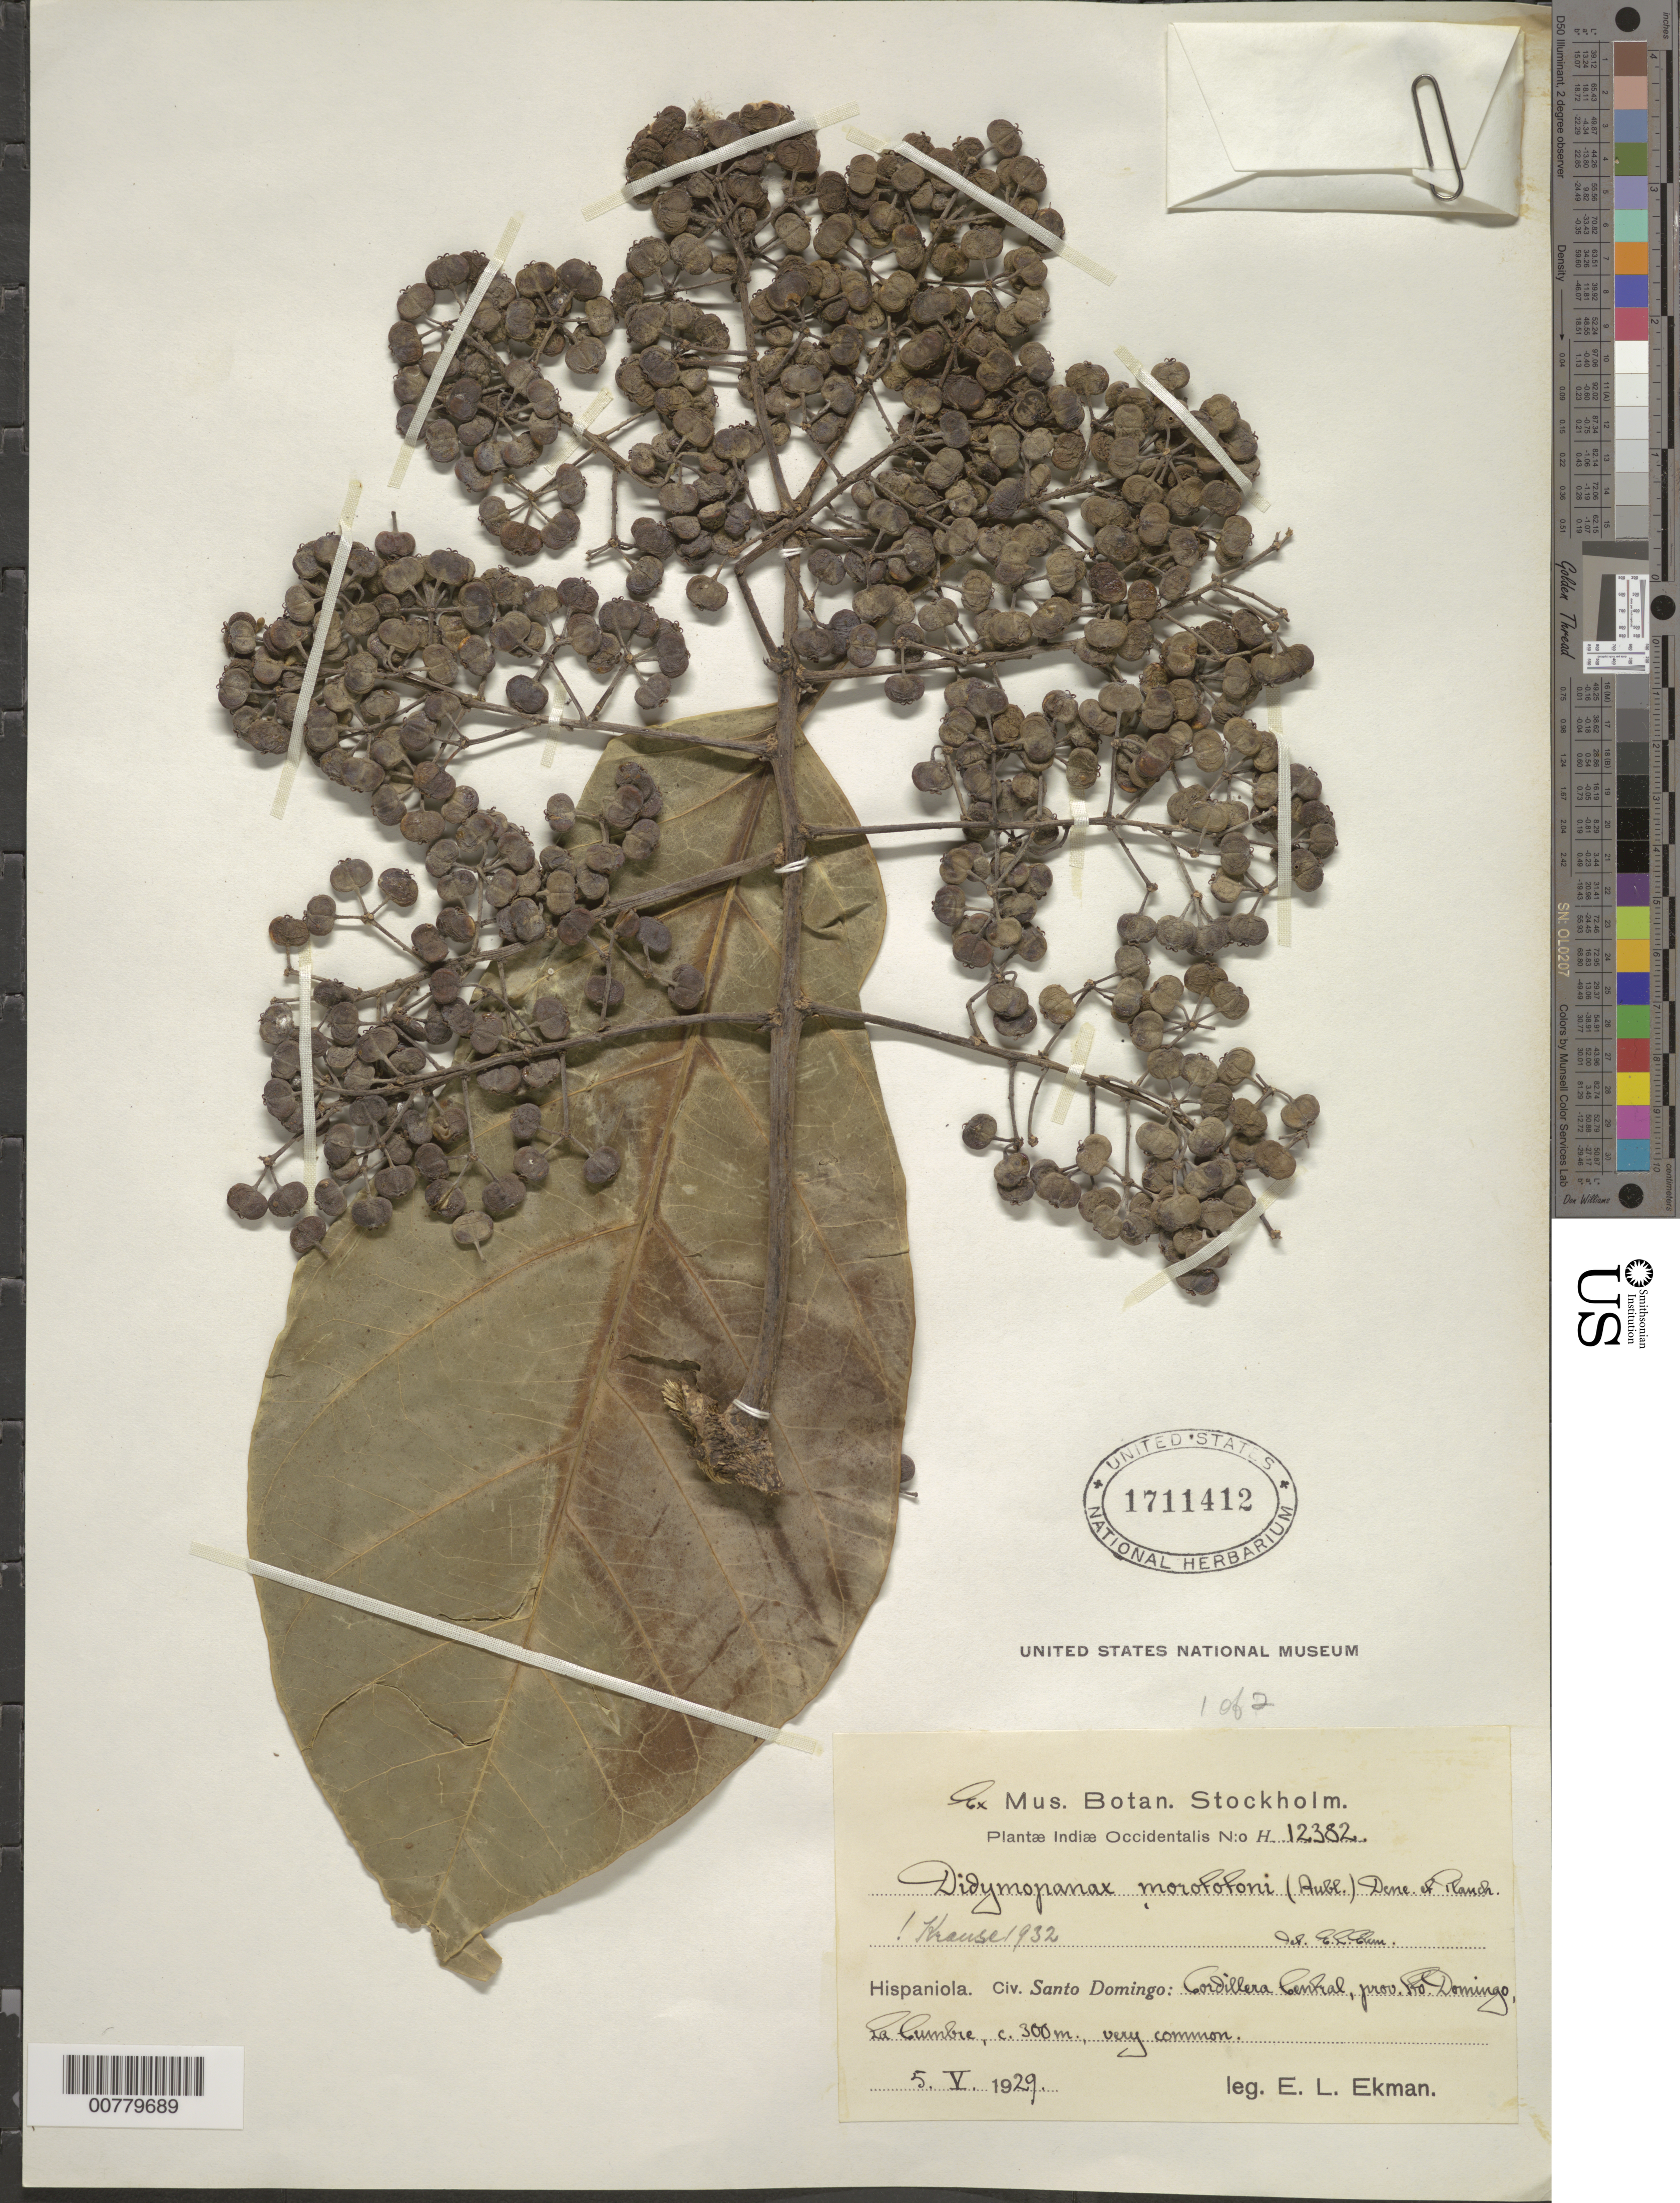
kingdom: Plantae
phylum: Tracheophyta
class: Magnoliopsida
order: Apiales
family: Araliaceae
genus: Schefflera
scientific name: Schefflera morototoni (Aubl.) Maguire, Steyerm. & Frodin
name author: (Aubl.) Maguire et al.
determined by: Krause, --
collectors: E. L. Ekman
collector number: H 12382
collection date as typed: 05 May 1929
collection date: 1929-05-05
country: Dominican Republic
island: Hispaniola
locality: Province of Santo Domingo, Cordillera Central, La Cumbre.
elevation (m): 300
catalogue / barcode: US 1711412